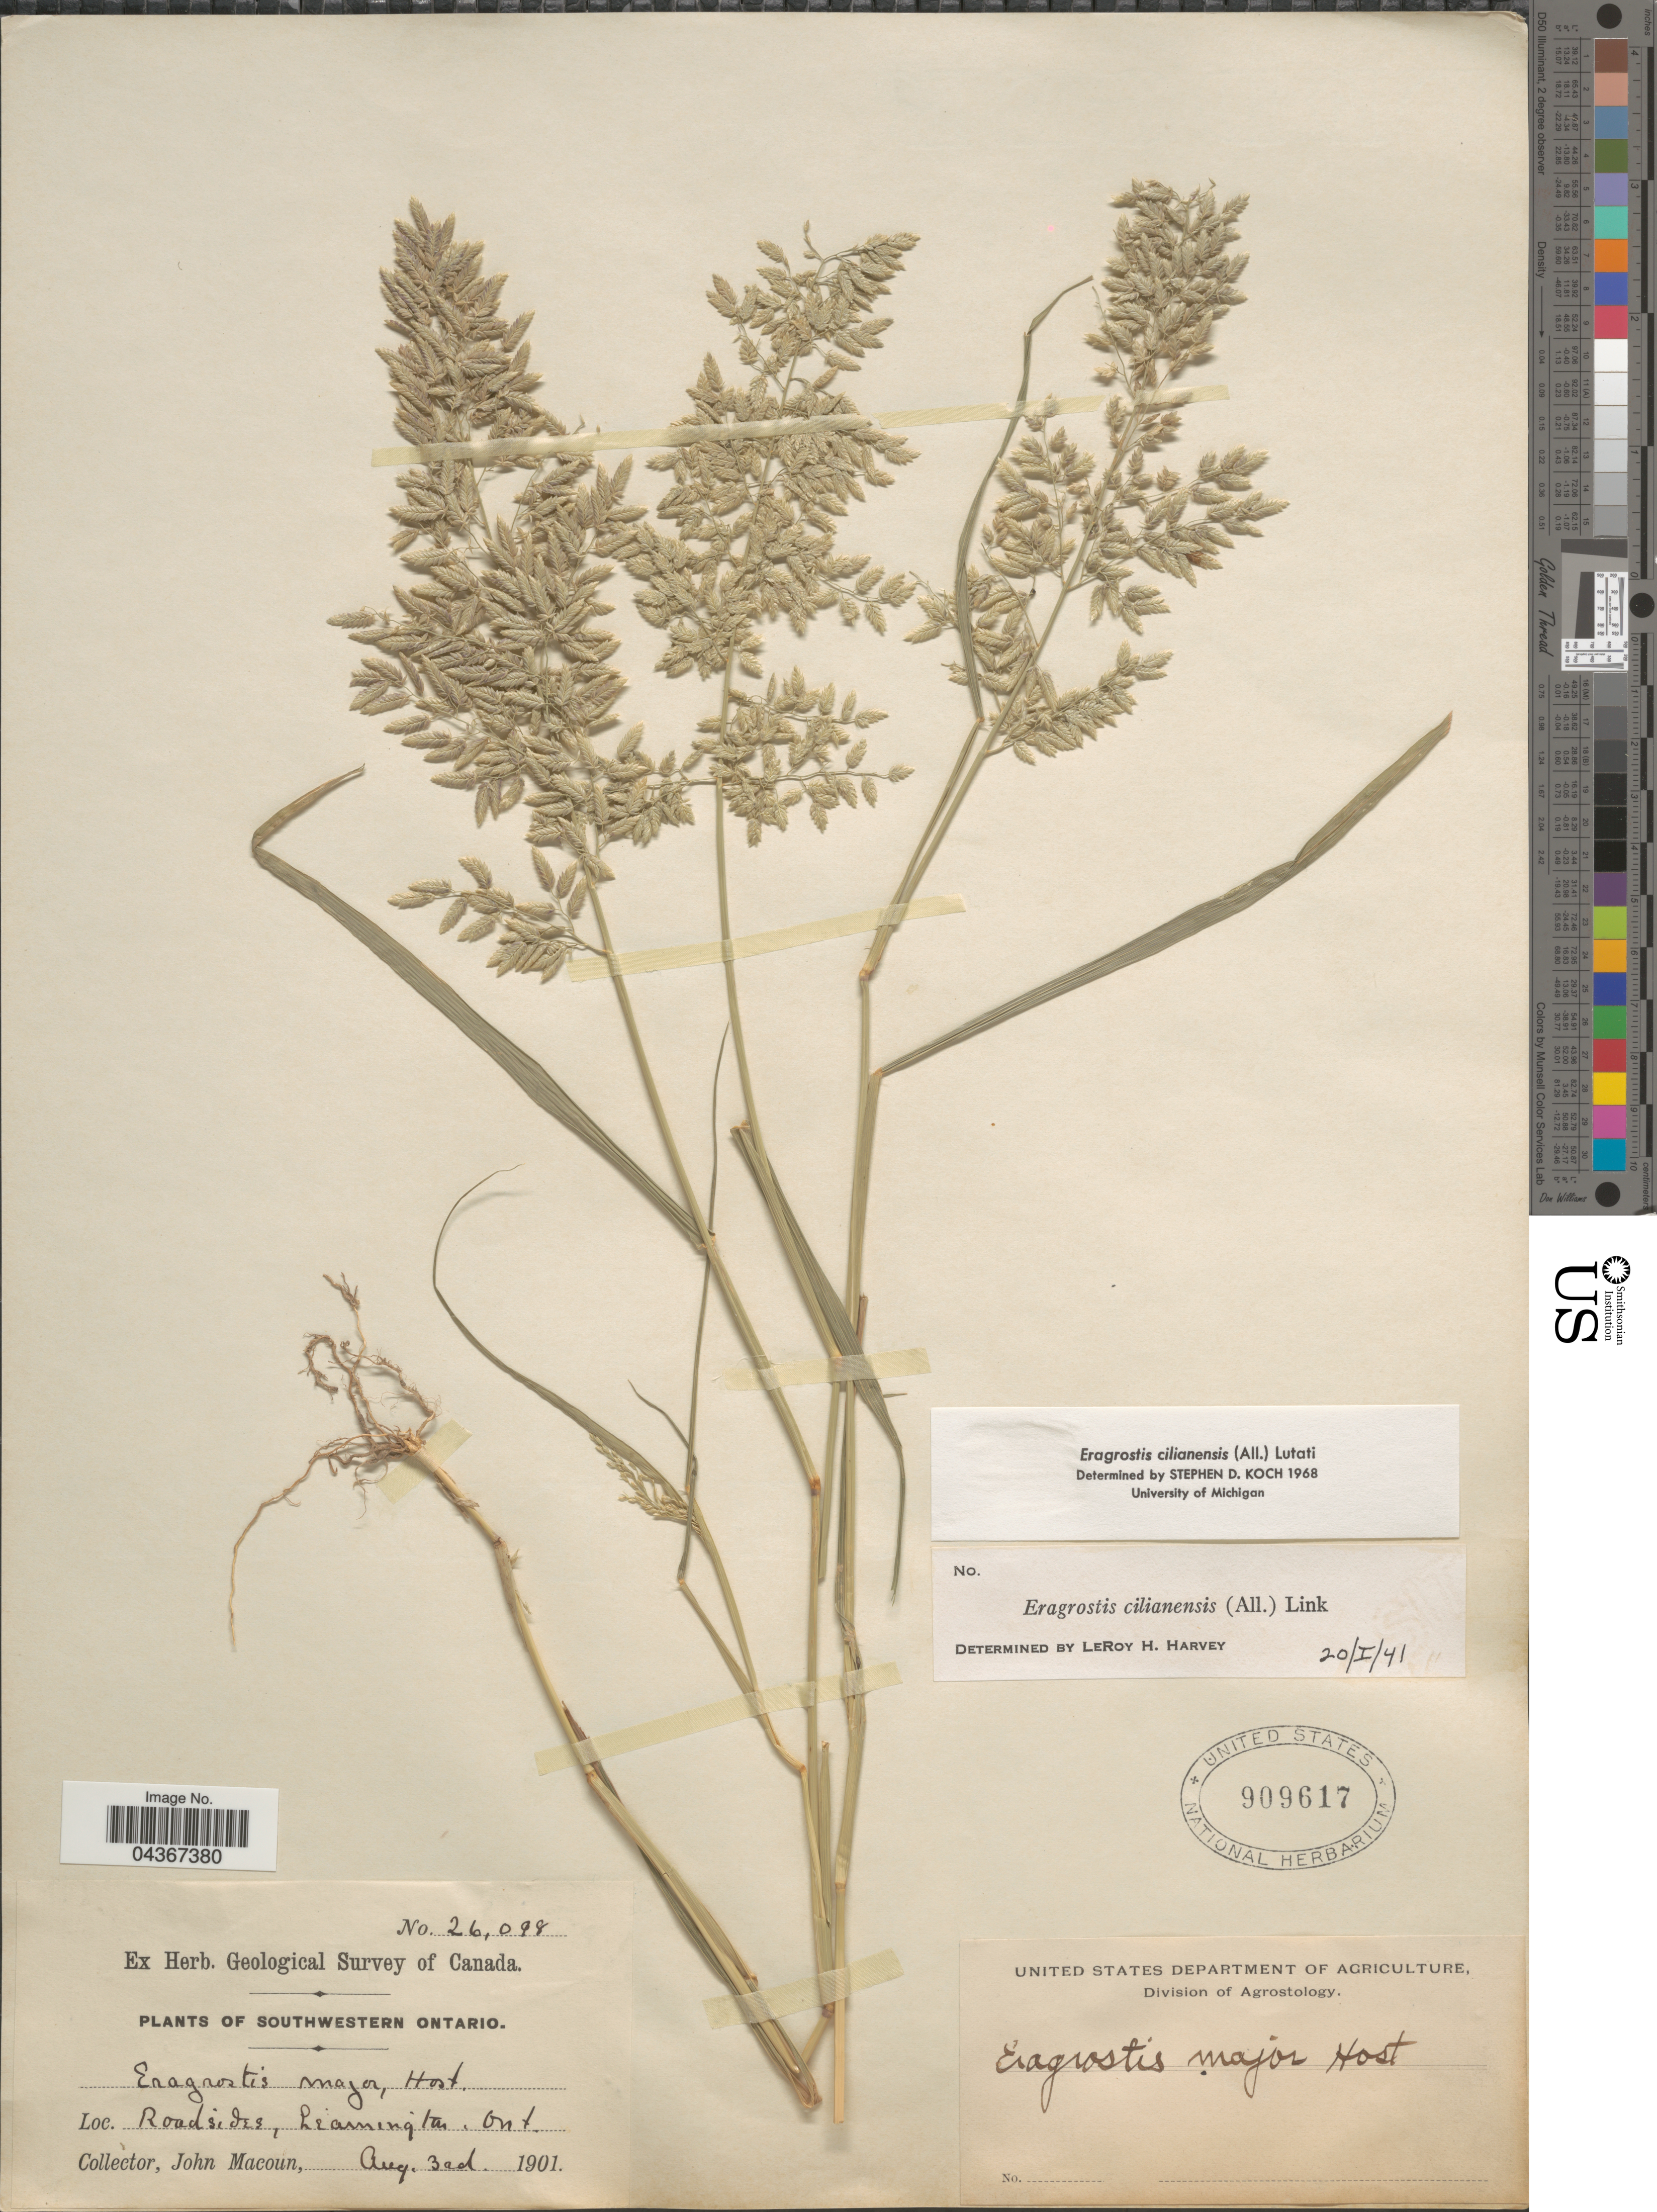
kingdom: Plantae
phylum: Tracheophyta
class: Liliopsida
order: Poales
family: Poaceae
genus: Eragrostis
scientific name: Eragrostis cilianensis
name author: (Bellardi) Vignolo ex Janch.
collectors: J. Macoun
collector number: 26098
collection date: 1901-08-03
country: Canada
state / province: Ontario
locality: Geological Survey of Canada. Southwestern Ontario. Roadsides, Learnington.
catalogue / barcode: US 909617